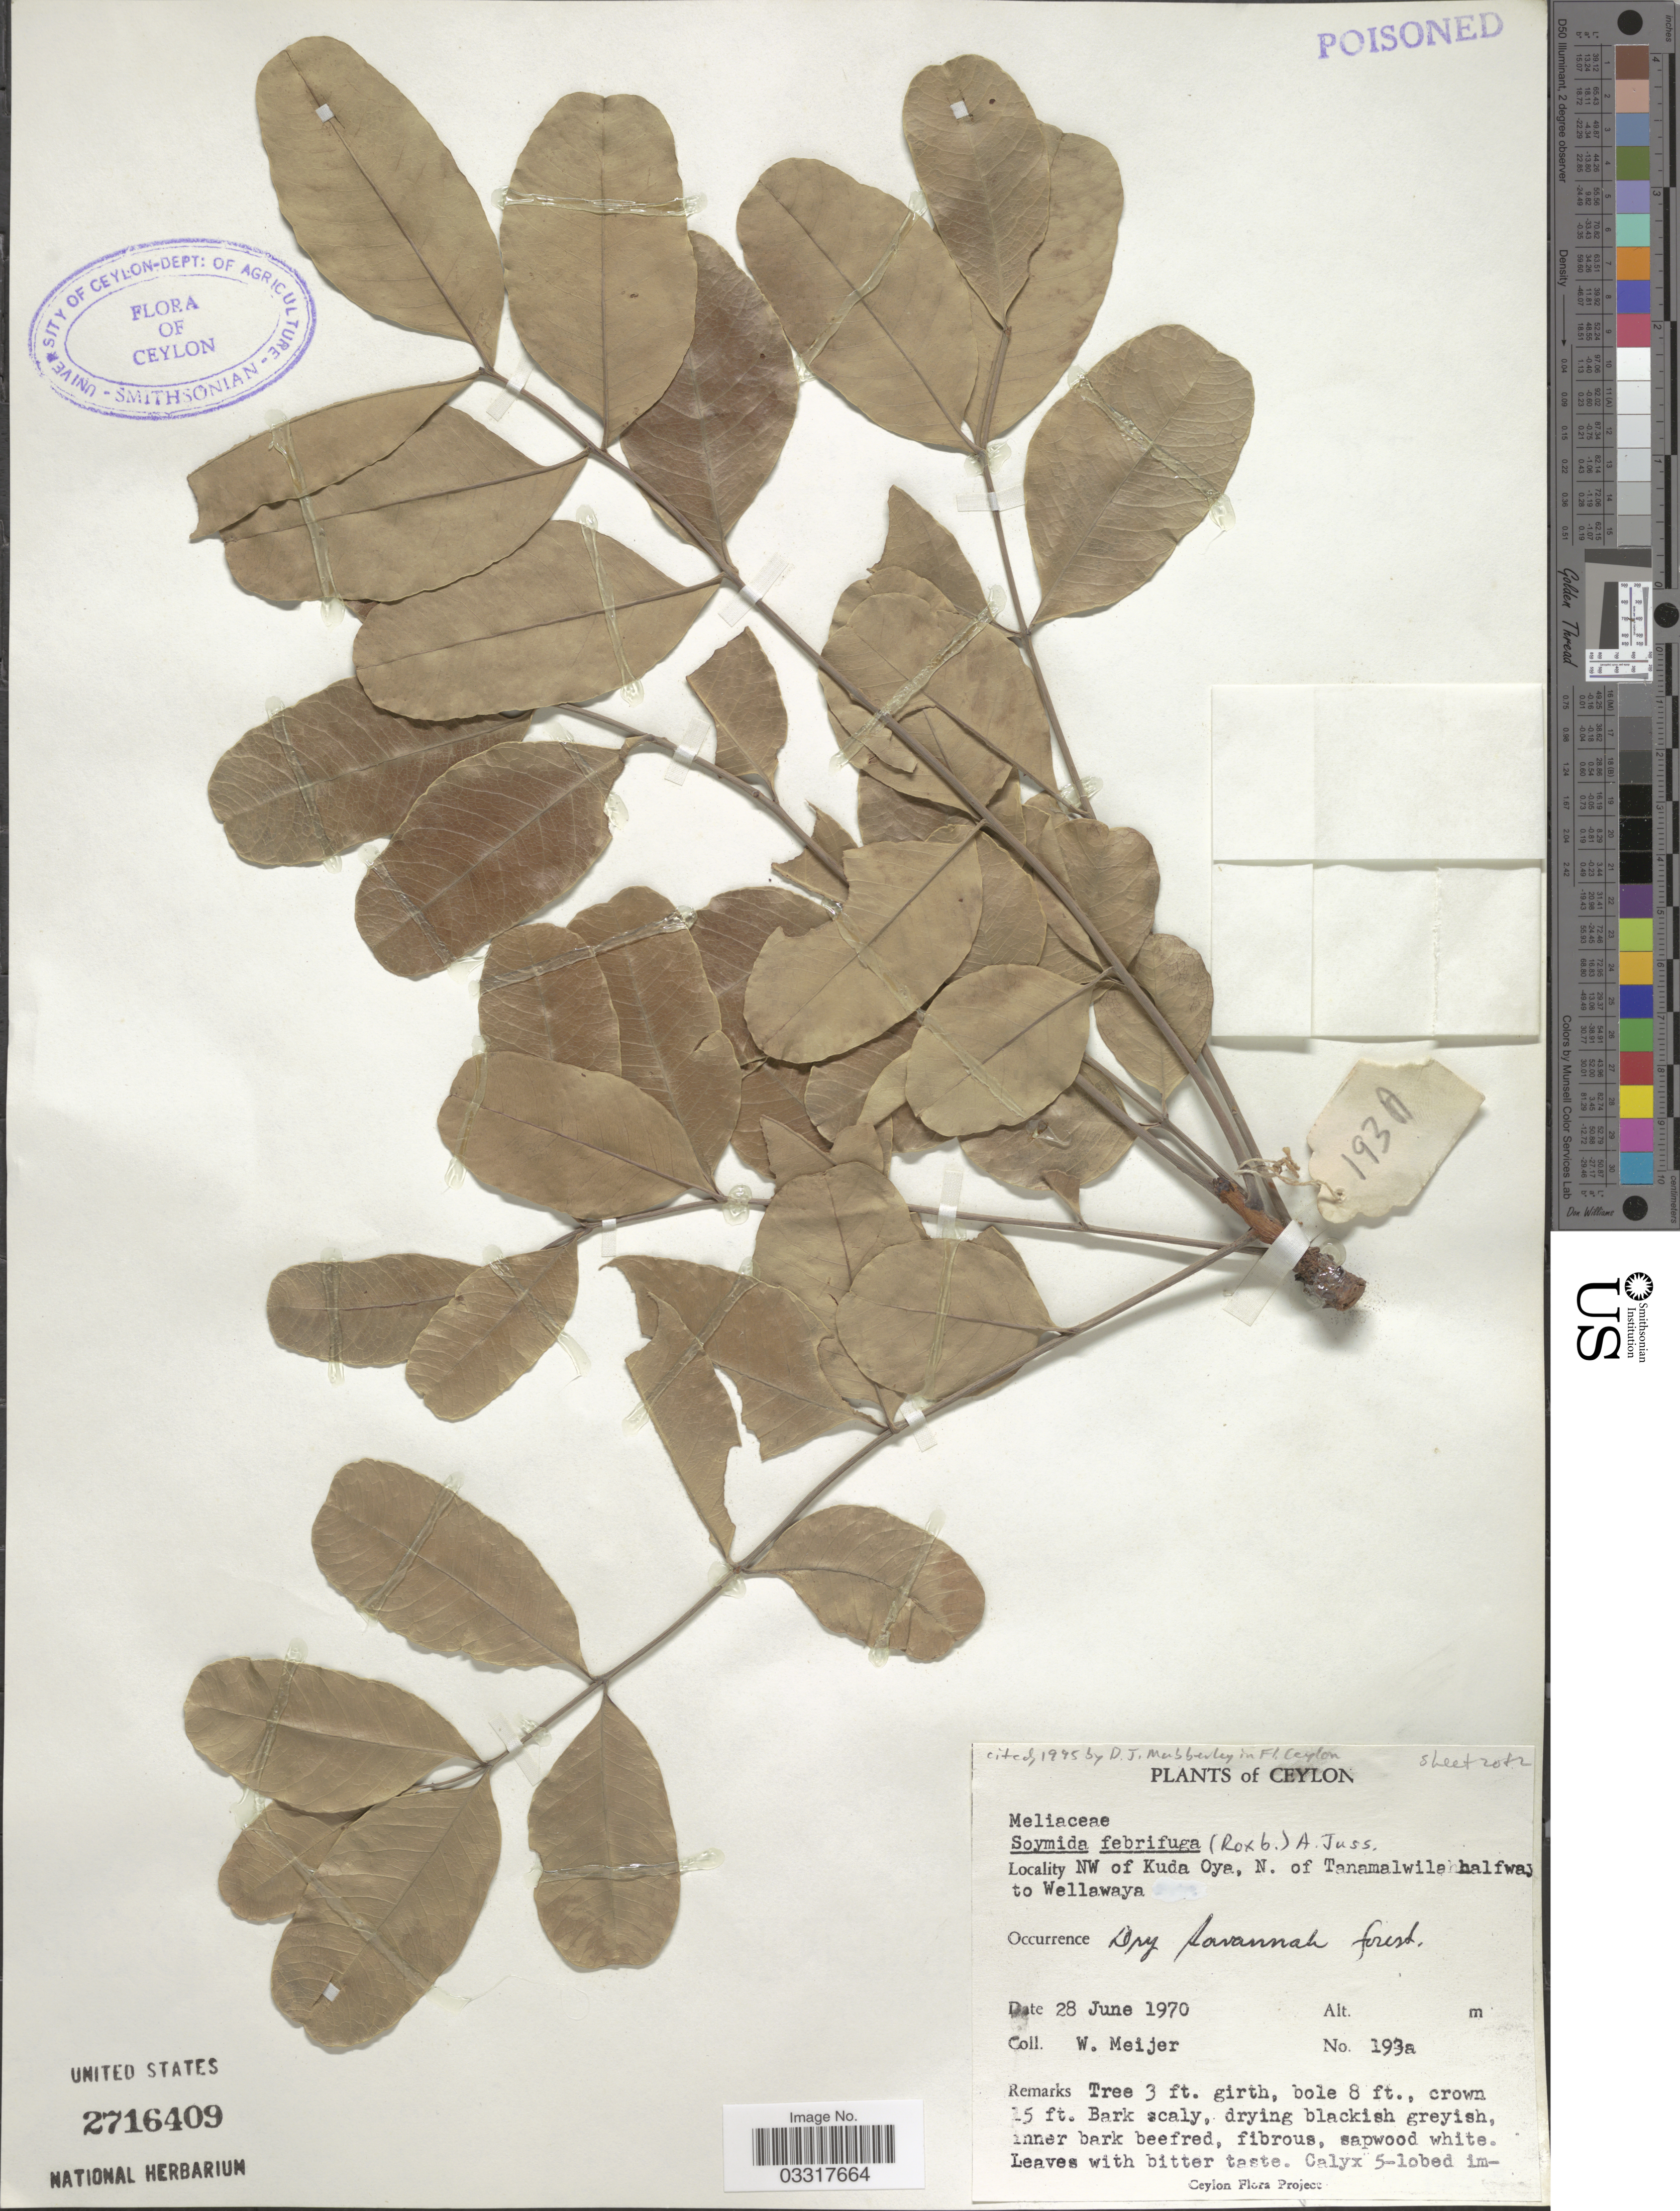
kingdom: Plantae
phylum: Tracheophyta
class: Magnoliopsida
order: Sapindales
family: Meliaceae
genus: Soymida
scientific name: Soymida febrifuga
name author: (Roxb.) A. Juss.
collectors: W. Meijer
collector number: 193a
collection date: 1970-06-28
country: Sri Lanka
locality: Ceylon, NW of Kuda Oya, N. of Tanamalwila halfway to Wellawaya.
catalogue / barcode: US 2716409